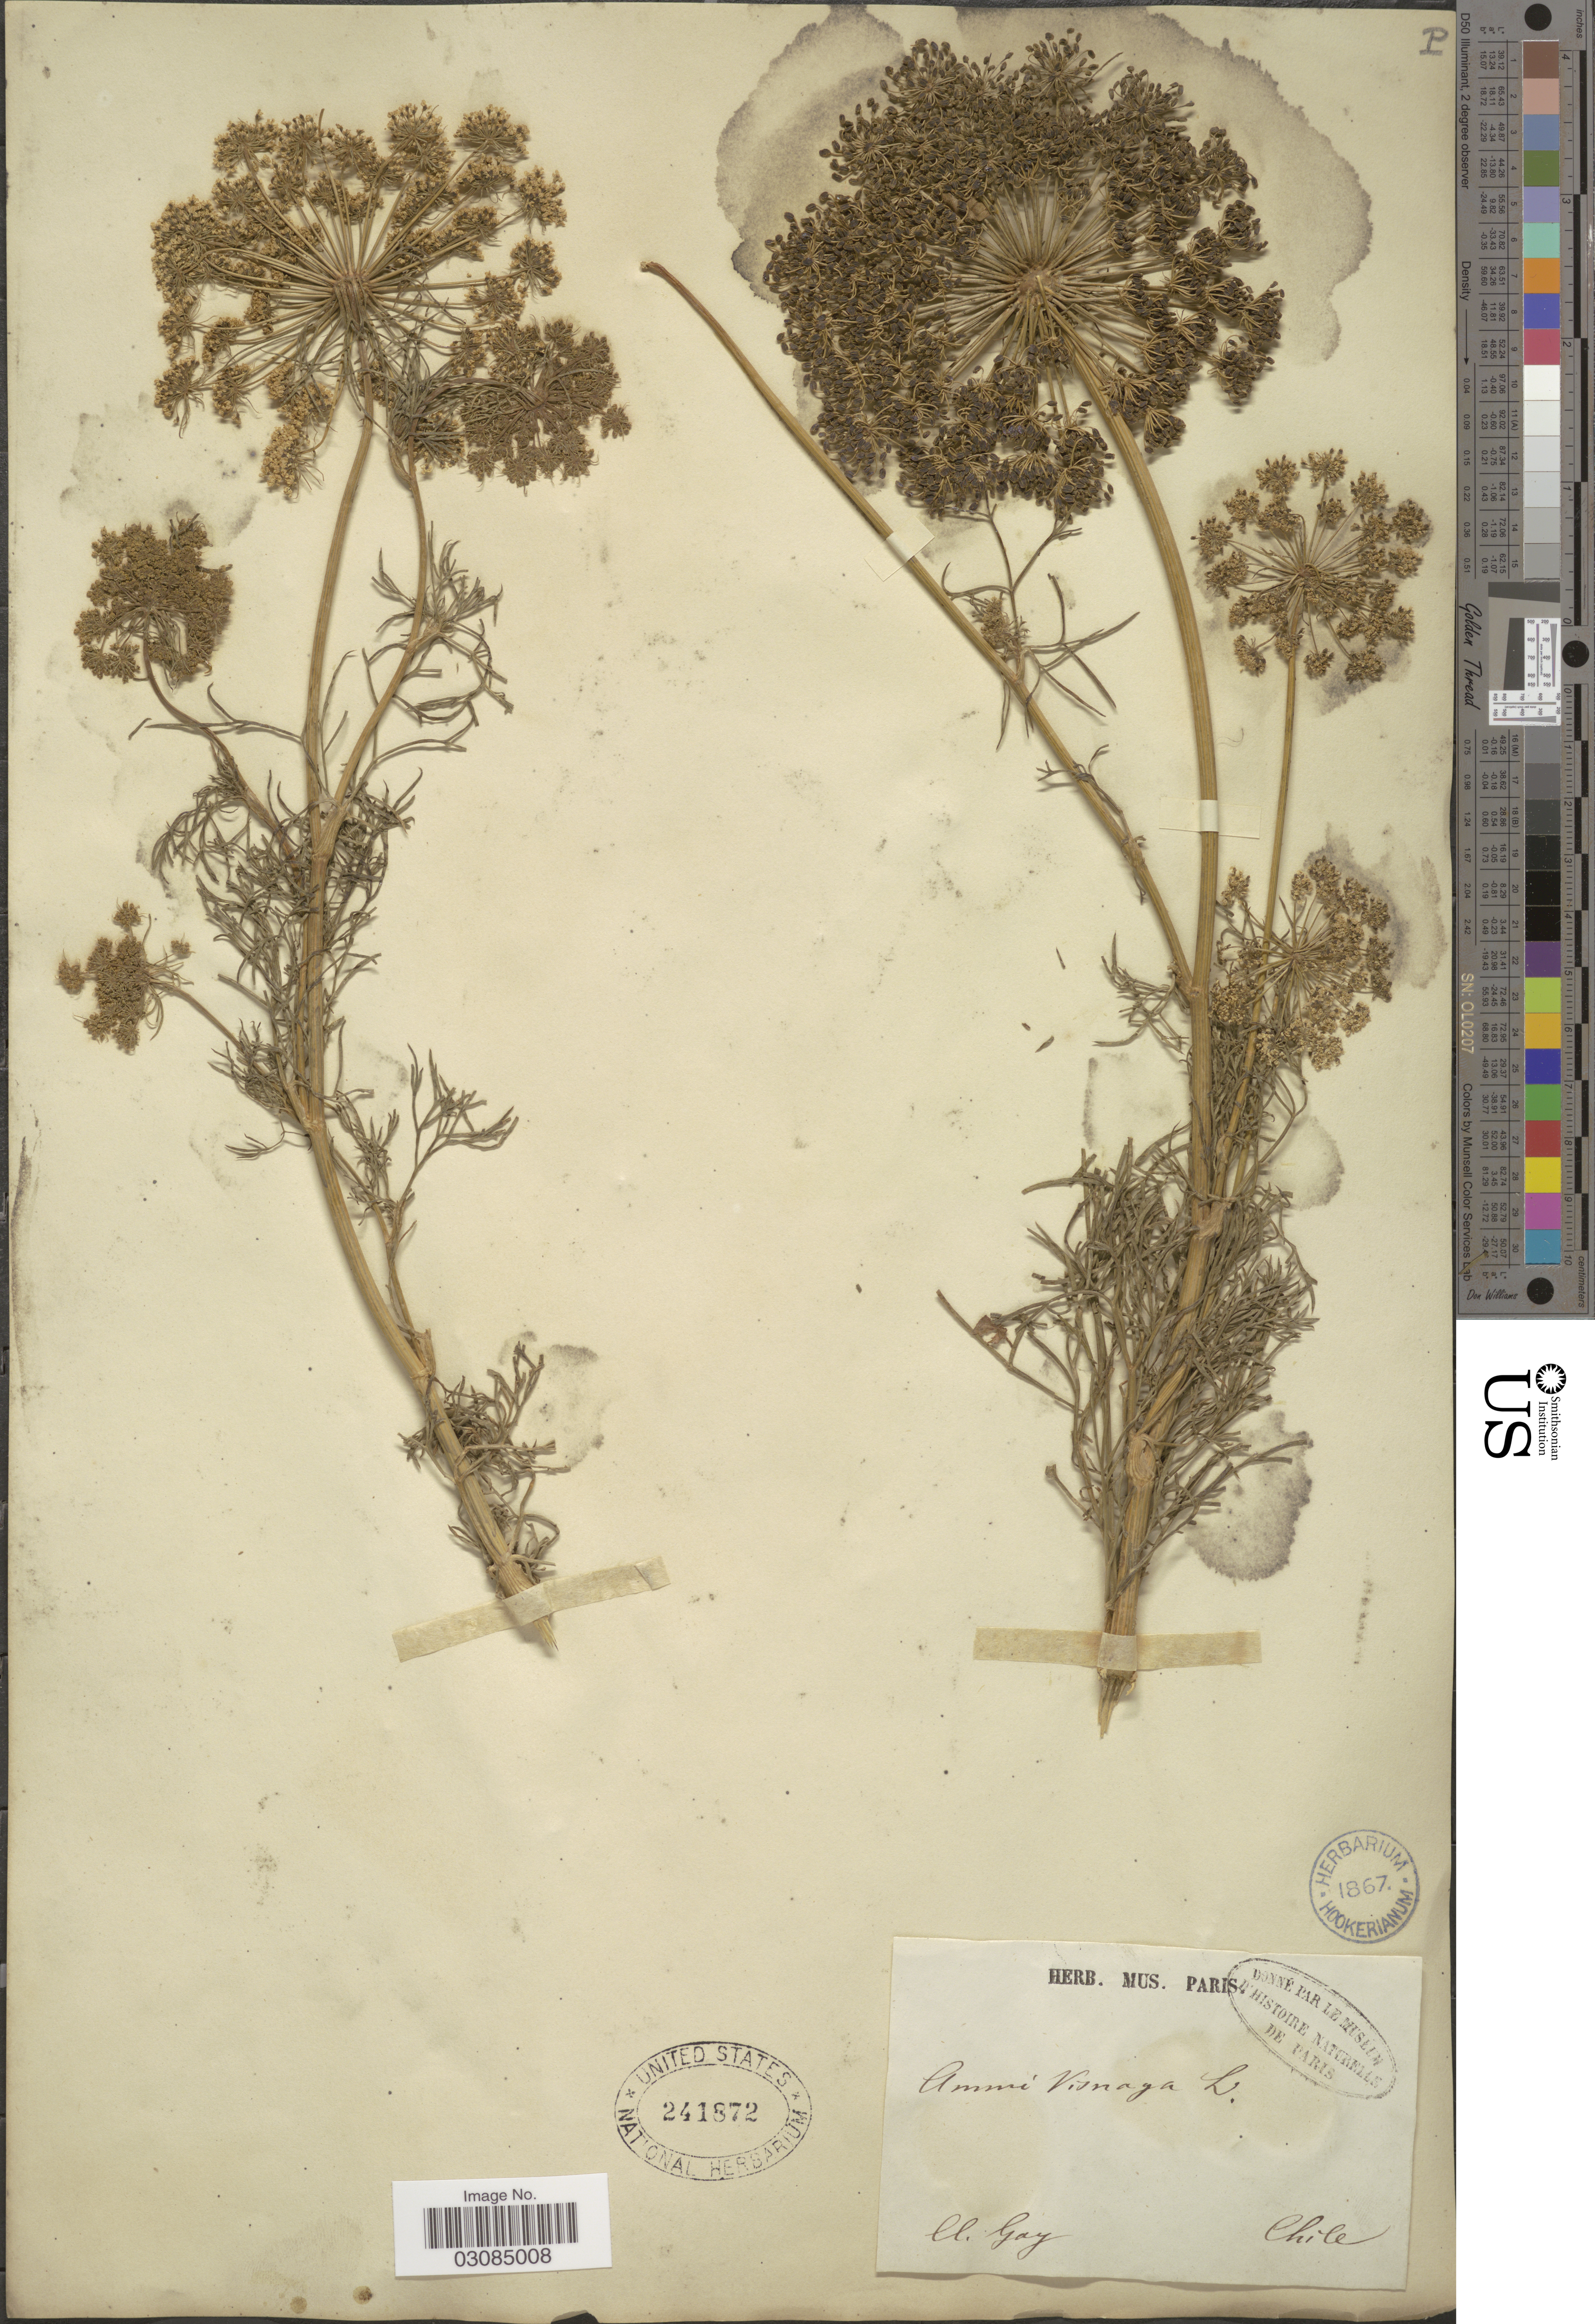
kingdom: Plantae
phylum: Tracheophyta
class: Magnoliopsida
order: Apiales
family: Apiaceae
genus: Ammi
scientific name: Ammi visnaga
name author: (L.) Lam.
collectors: C. Gay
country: Chile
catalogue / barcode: US 241872